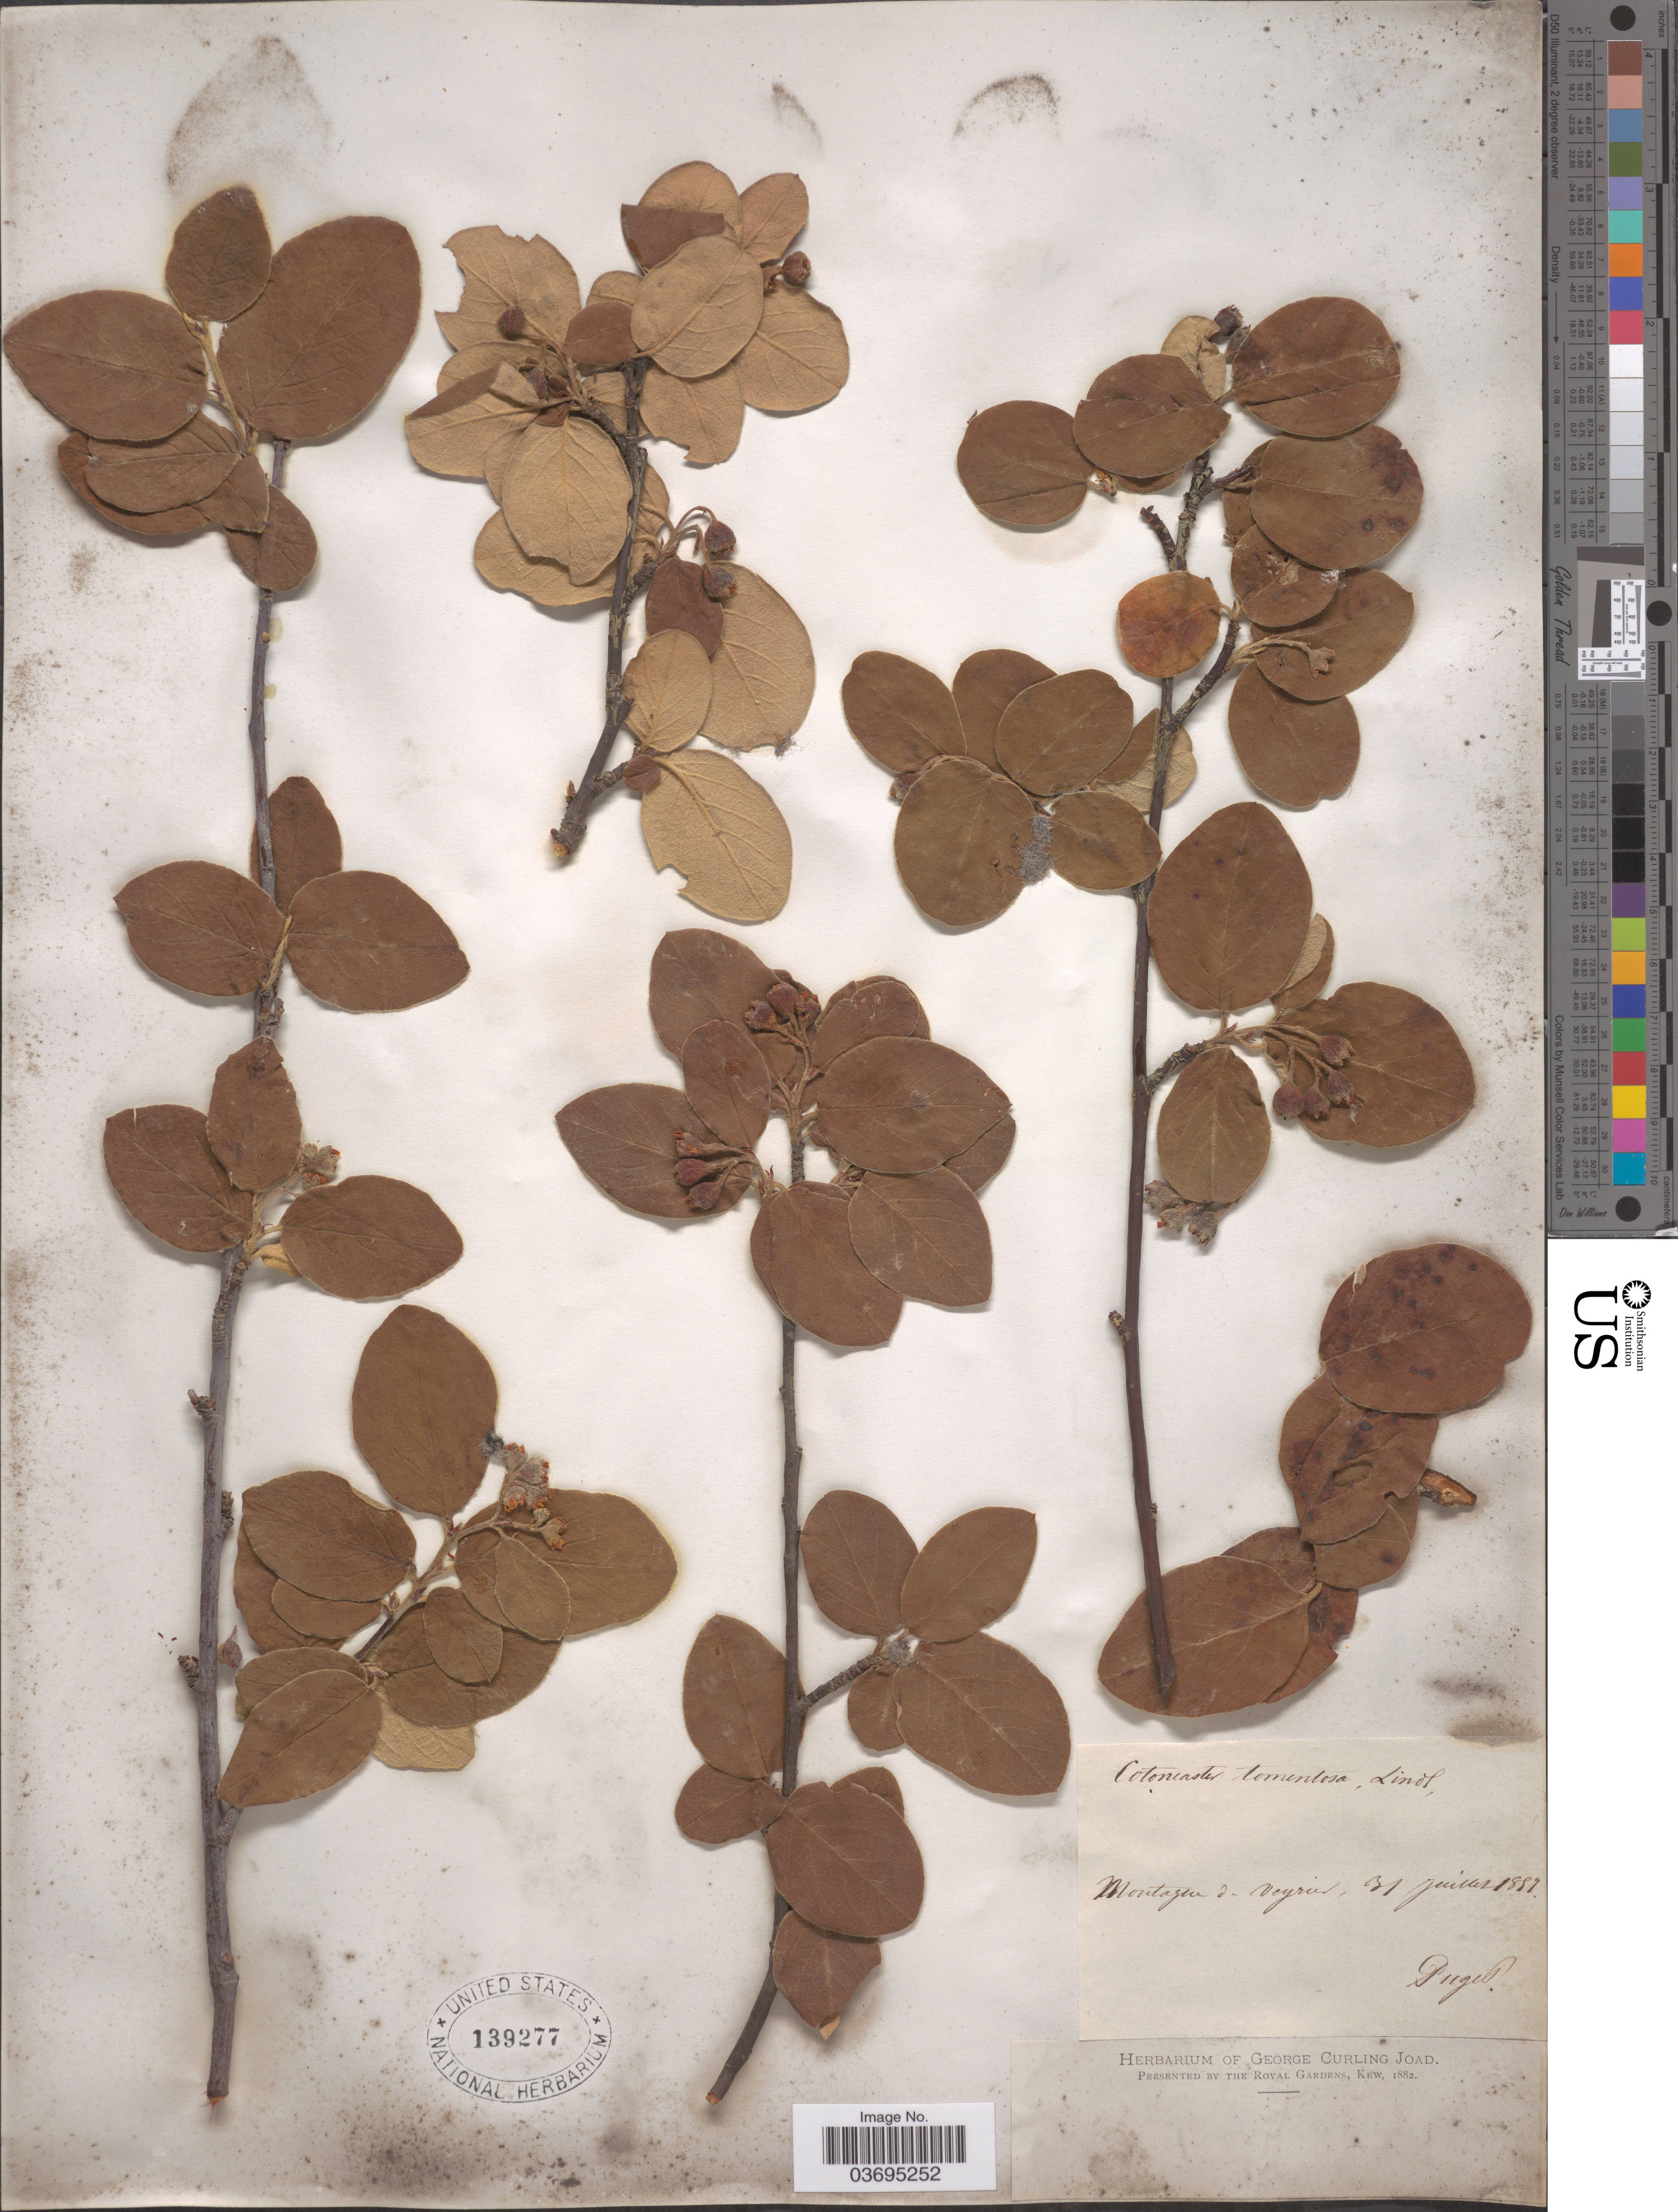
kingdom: Plantae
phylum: Tracheophyta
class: Magnoliopsida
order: Rosales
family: Rosaceae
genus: Cotoneaster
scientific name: Cotoneaster tomentosus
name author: (Aiton) Lindl.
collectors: -. Puget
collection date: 1857-07-31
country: France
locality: Montagne d-Veyrier.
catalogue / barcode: US 139277